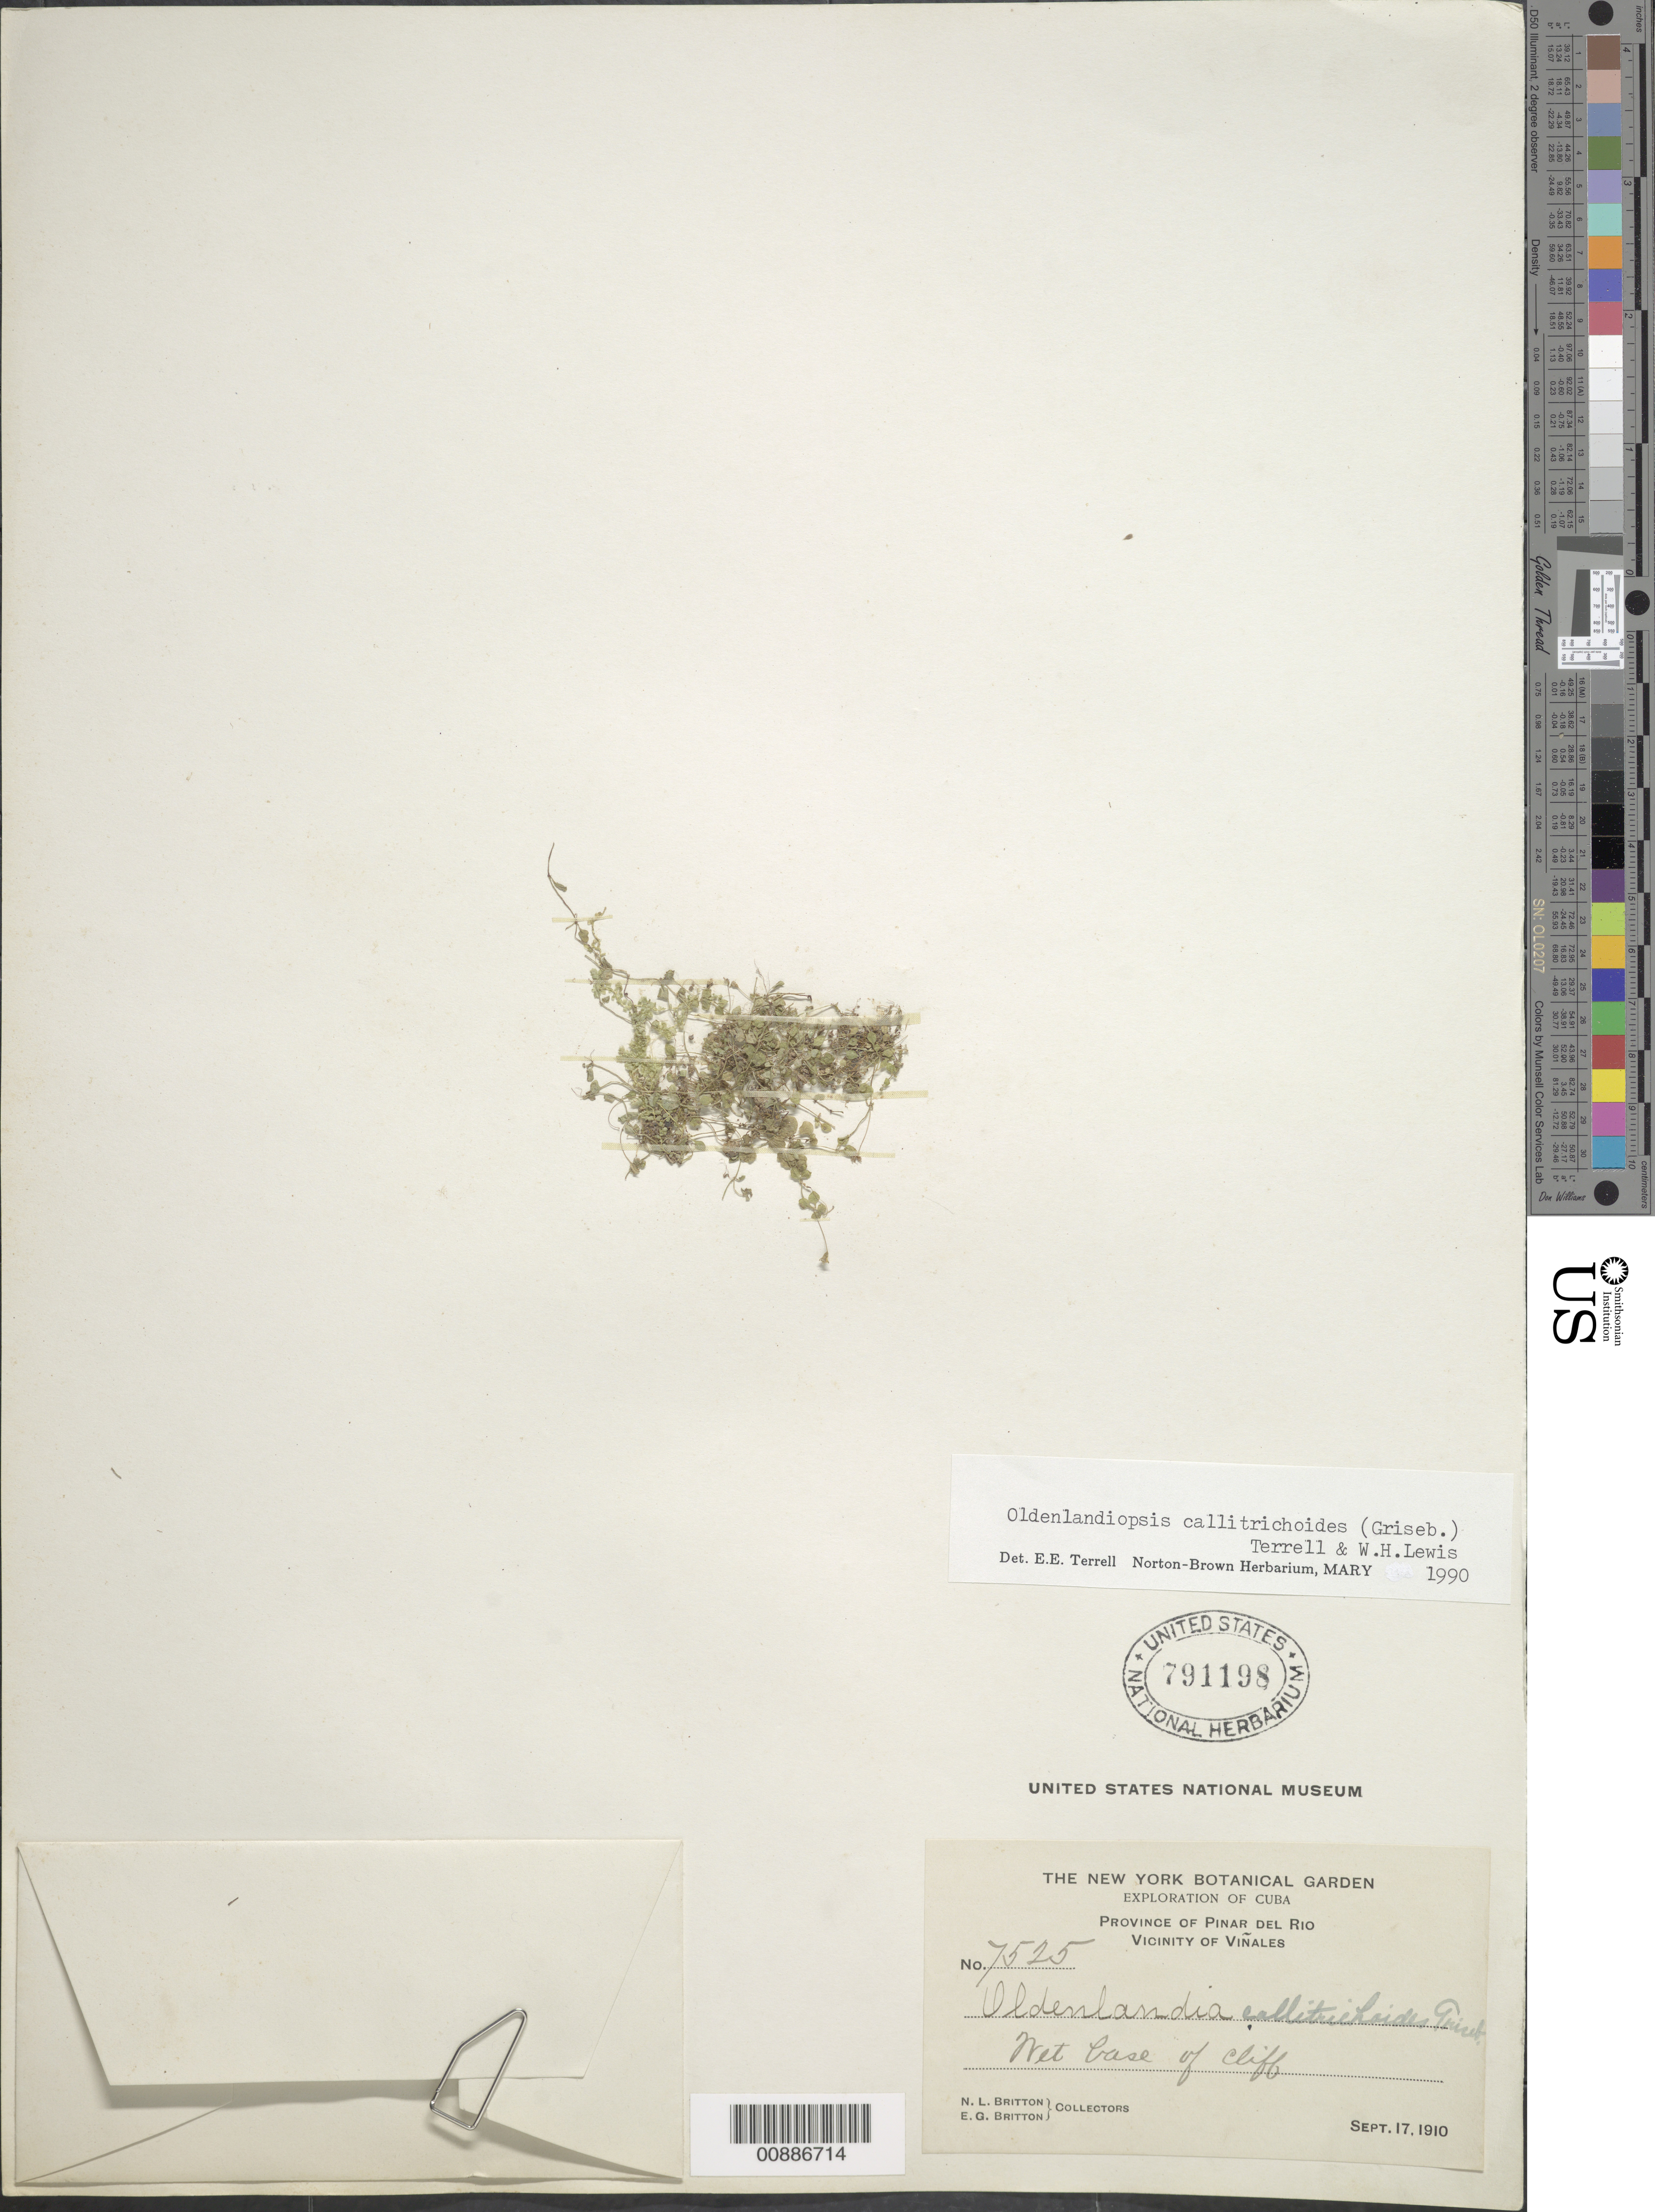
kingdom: Plantae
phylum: Tracheophyta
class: Magnoliopsida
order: Gentianales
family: Rubiaceae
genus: Oldenlandiopsis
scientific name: Oldenlandiopsis callitrichoides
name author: (Griseb.) Terrell & W.H. Lewis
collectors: N. Britton & E. G. Britton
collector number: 7525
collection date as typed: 17 Sep 1910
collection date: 1910-09-17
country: Cuba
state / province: Pinar del Río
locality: Vicinity of Viñales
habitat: Wet base of cliff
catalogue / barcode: US 791198